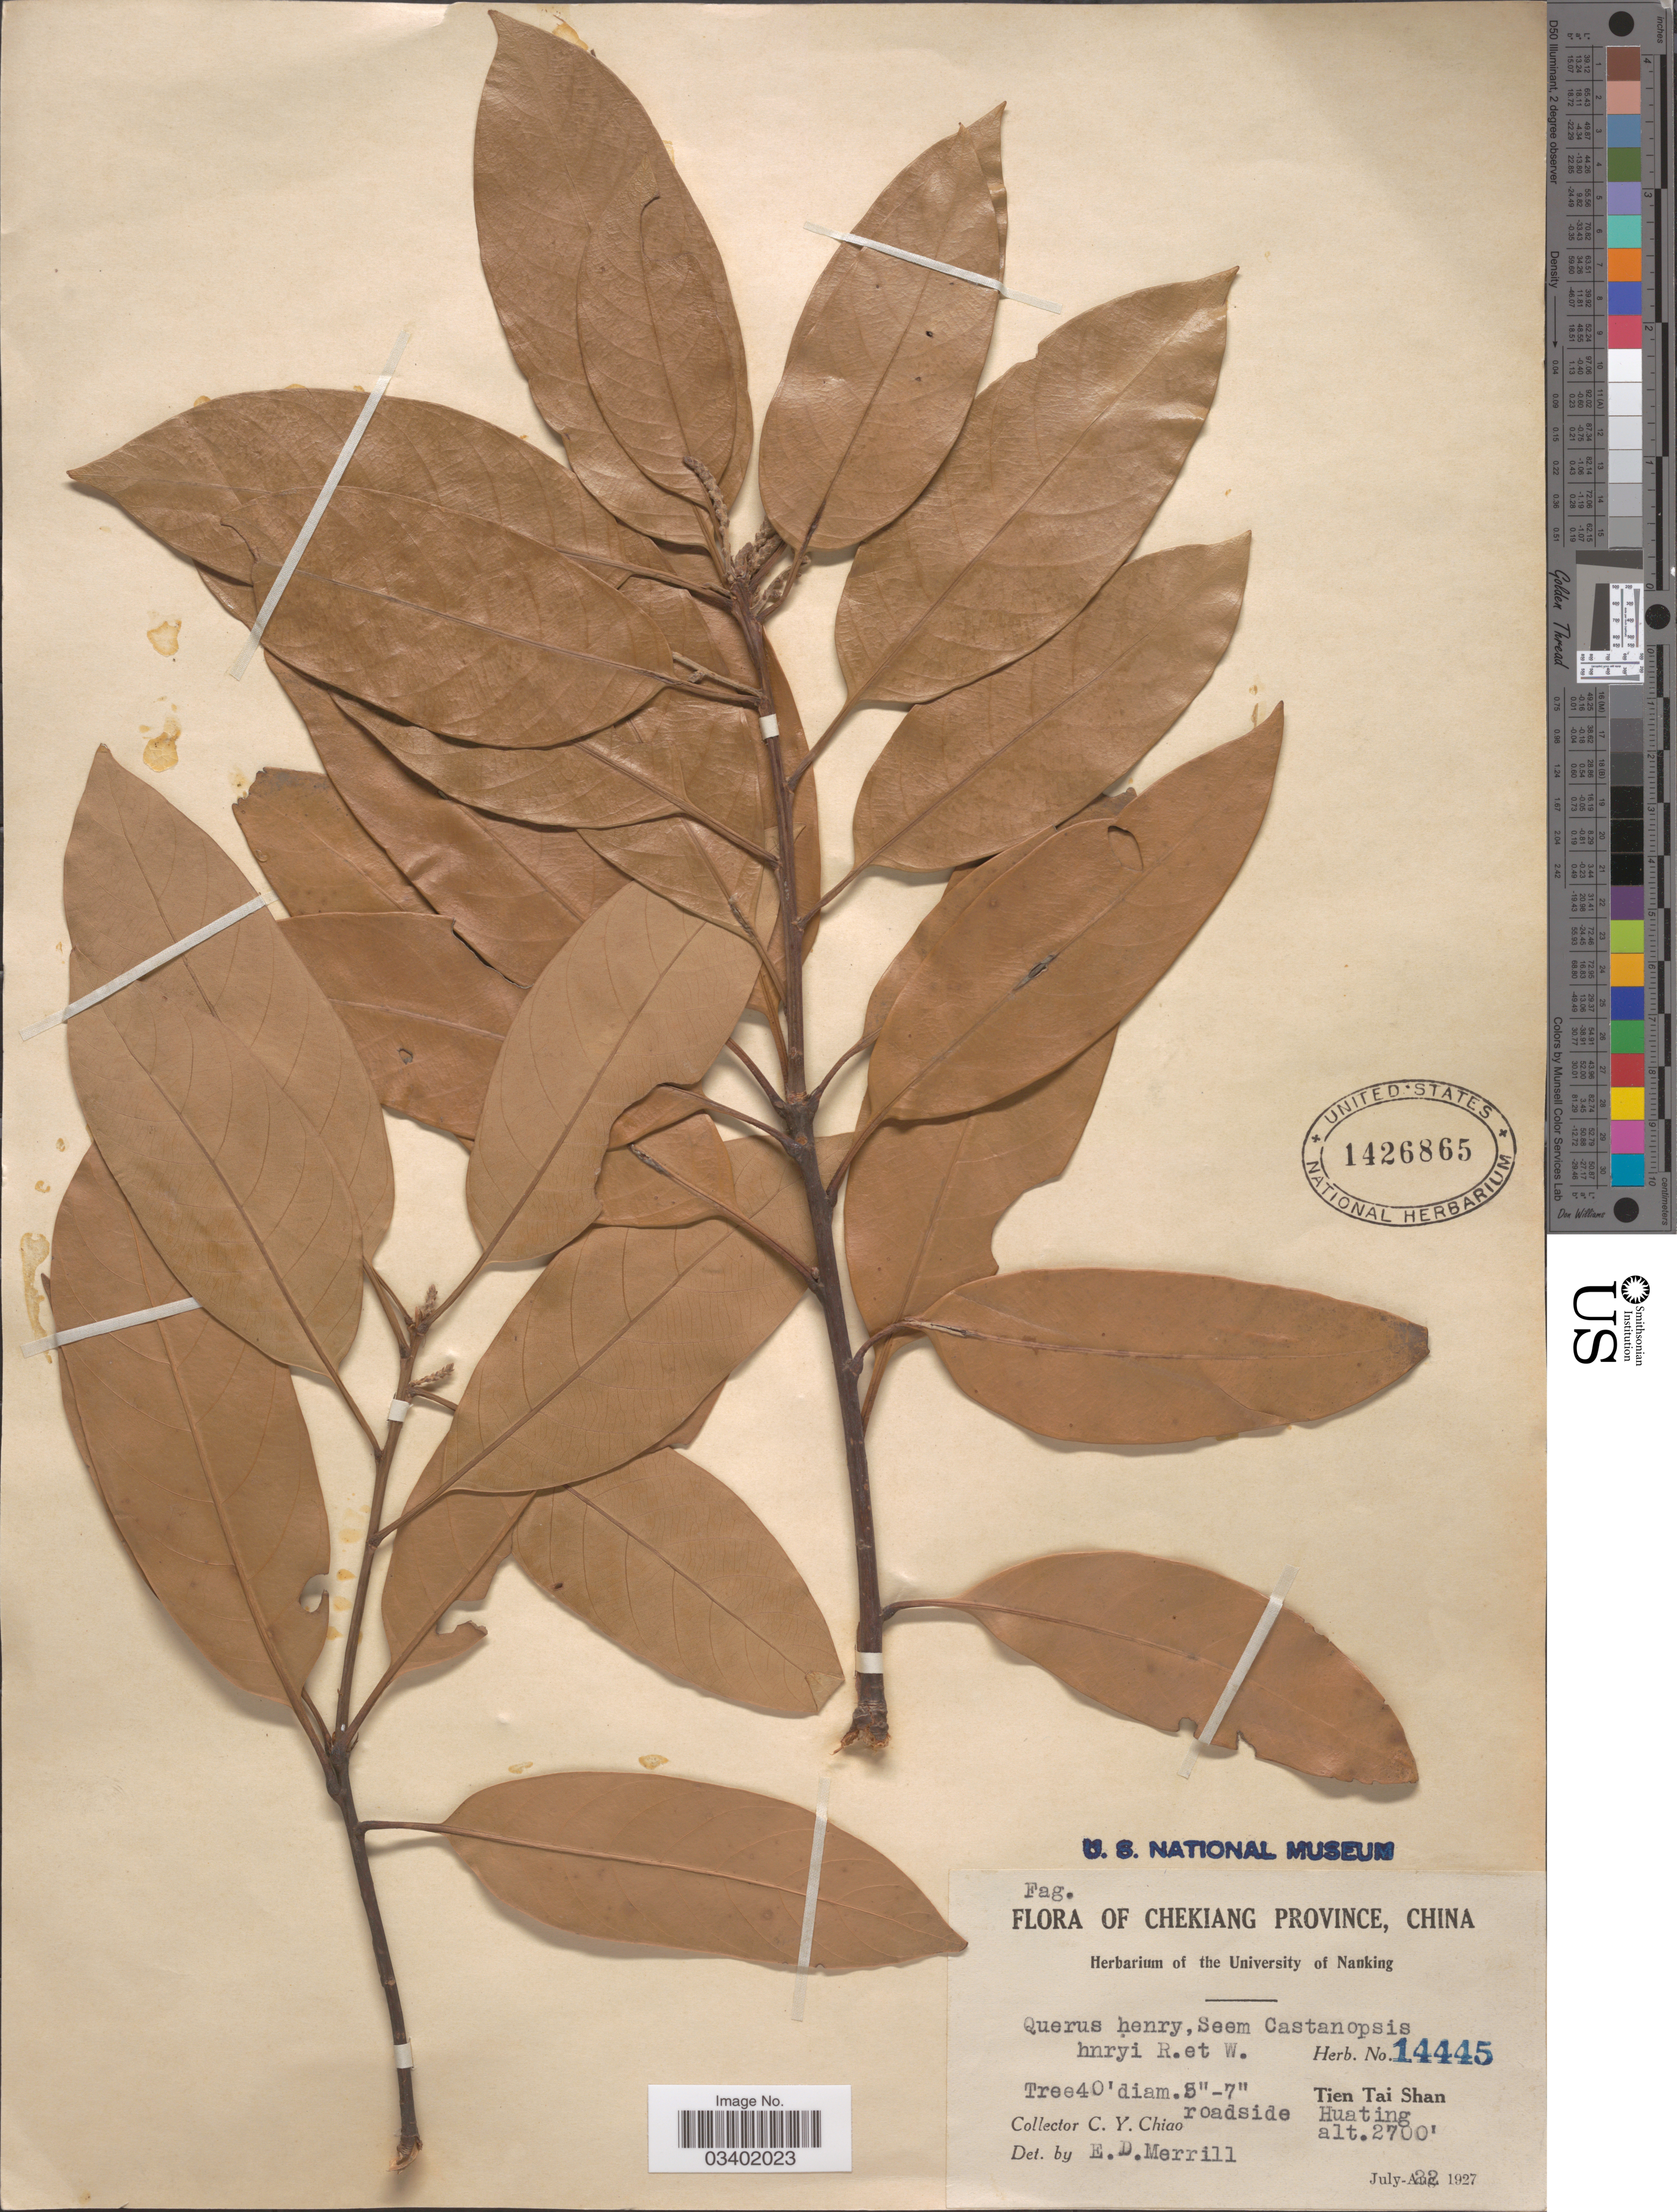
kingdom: Plantae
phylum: Tracheophyta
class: Magnoliopsida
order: Fagales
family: Fagaceae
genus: Lithocarpus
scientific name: Lithocarpus henryi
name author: Rehder & E.H. Wilson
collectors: C. Y. Chiao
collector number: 14445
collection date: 1927-07-22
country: China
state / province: Zhejiang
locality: Chekiang Province. Tien Tai Shan roadside Huating.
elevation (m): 823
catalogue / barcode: US 1426865